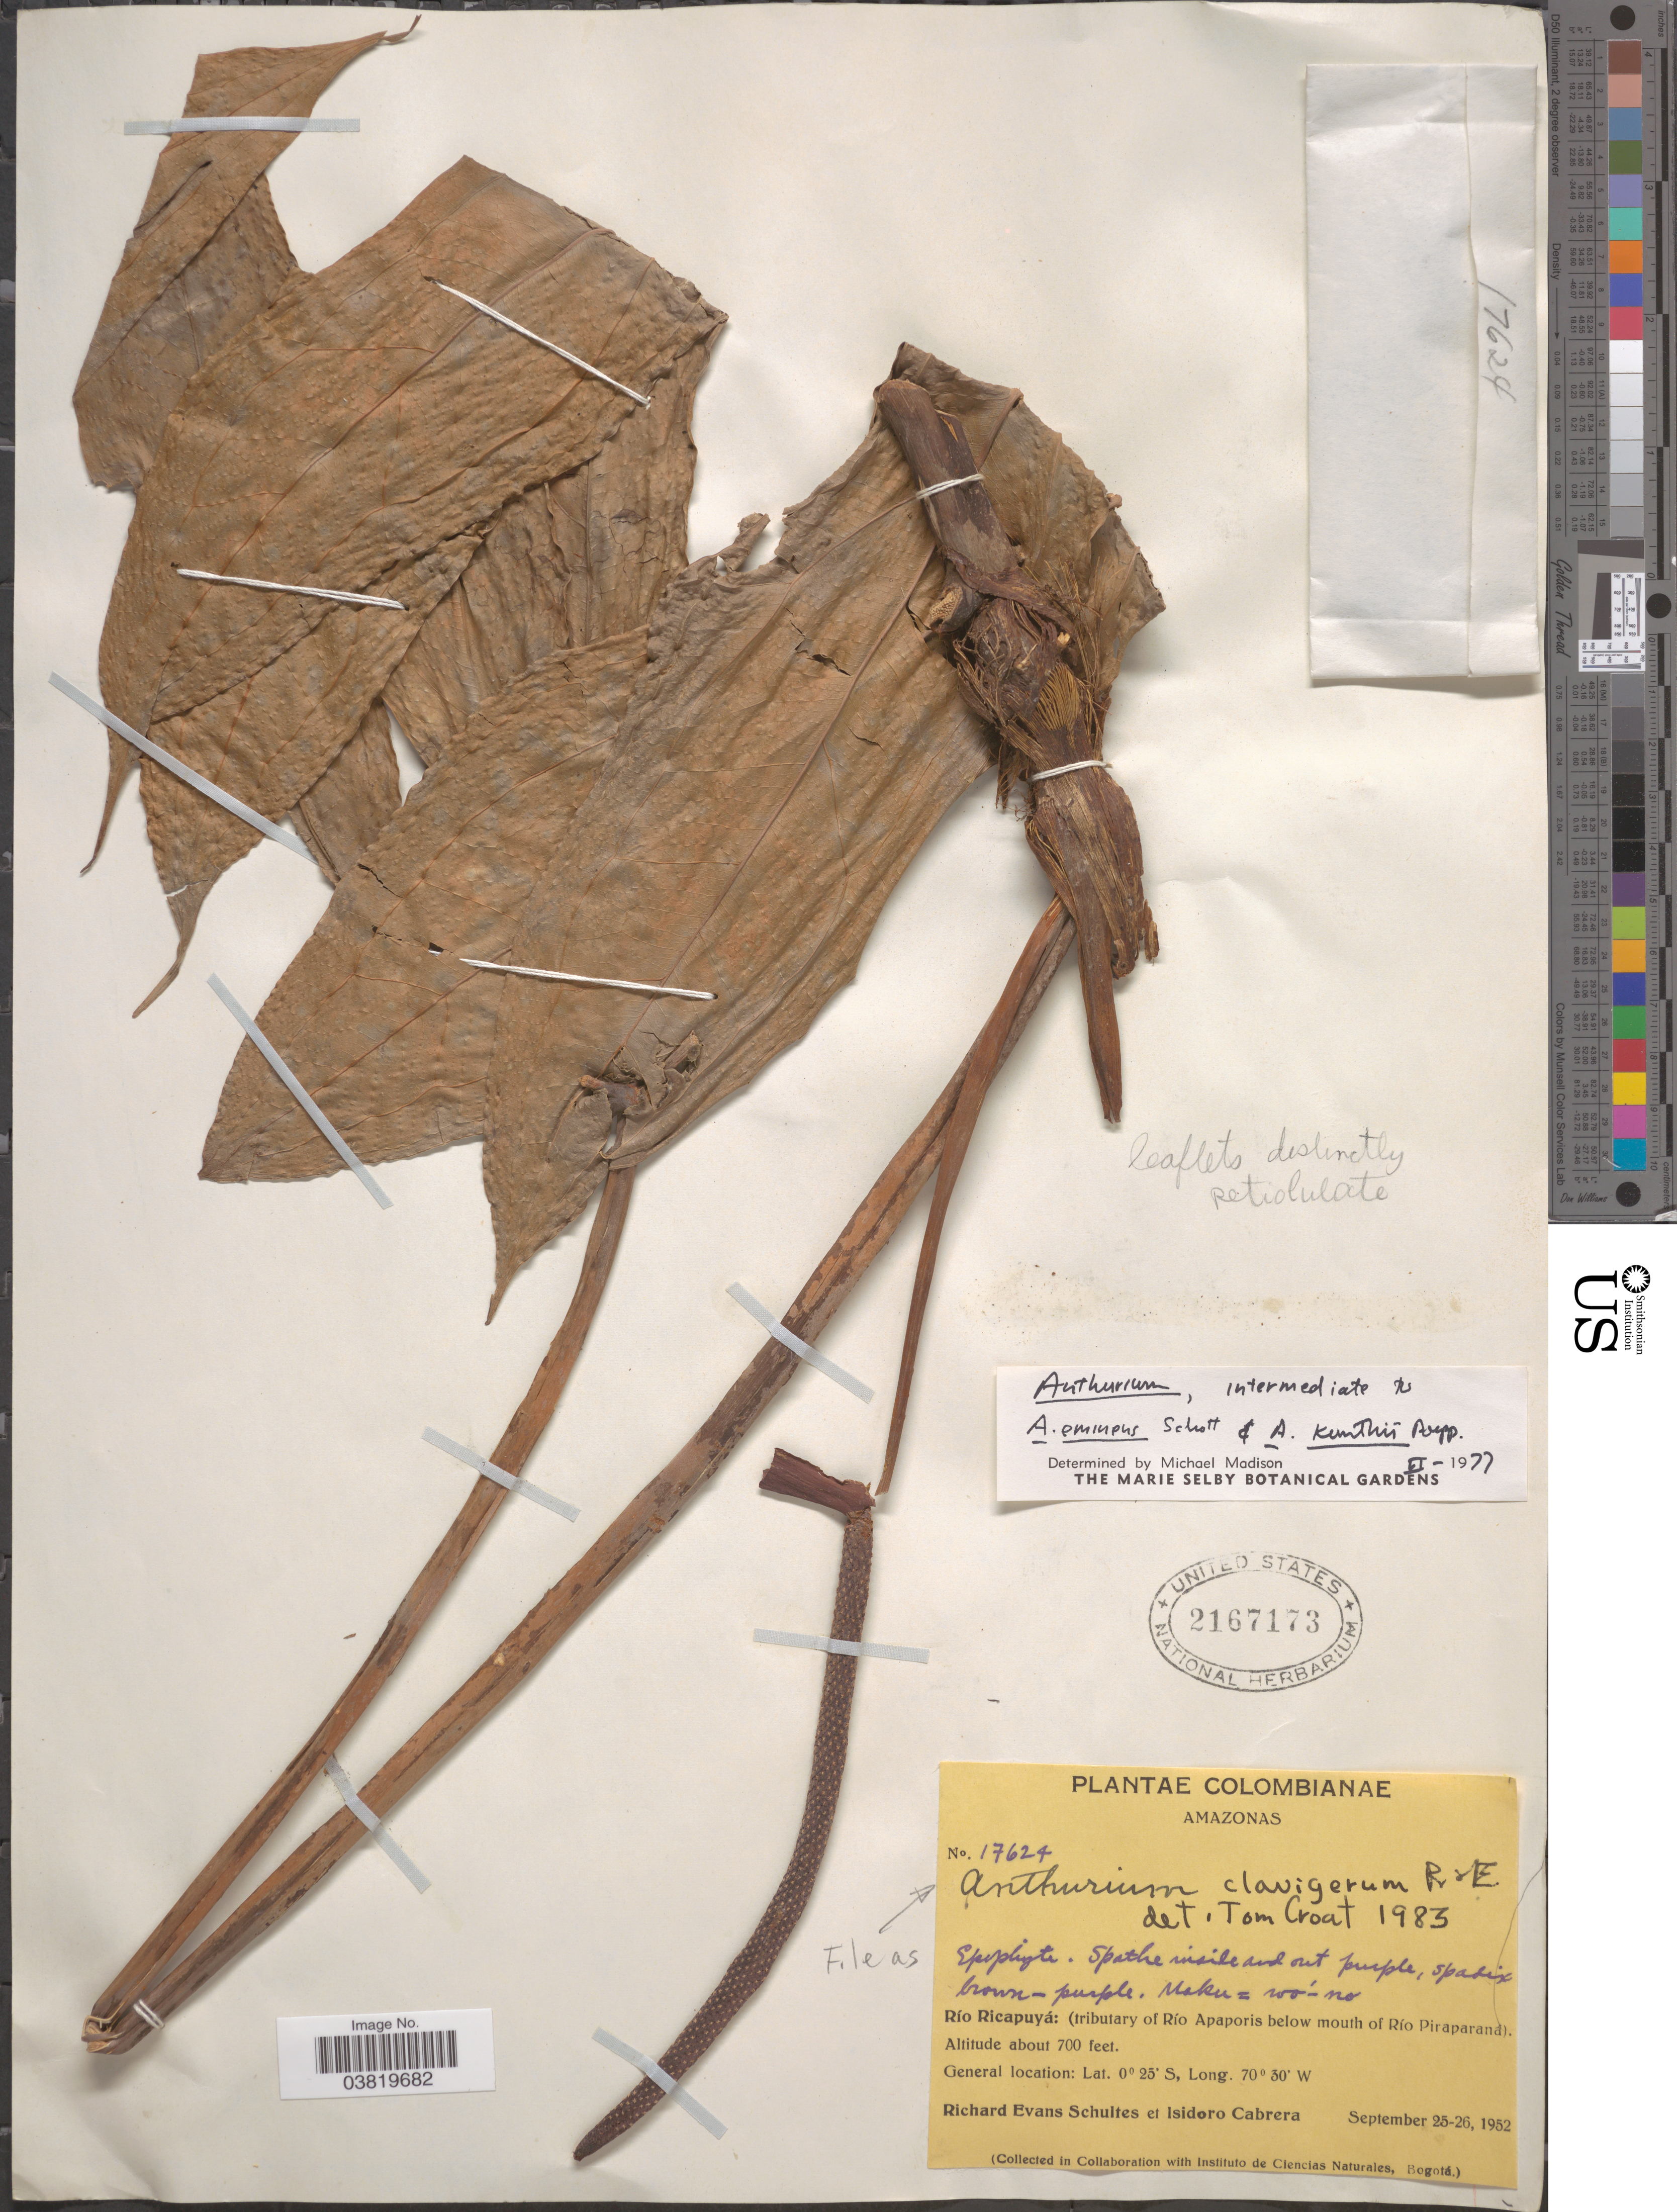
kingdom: Plantae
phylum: Tracheophyta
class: Liliopsida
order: Alismatales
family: Araceae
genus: Anthurium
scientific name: Anthurium clavigerum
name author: Poepp. & Endl.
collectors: R. E. Schultes & I. Cabrera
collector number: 17624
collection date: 1952-09-25/1952-09-26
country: Colombia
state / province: Amazônas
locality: Río Ricapuyá: (tributary of Río Apaporis below mouth of Río Piraparaná).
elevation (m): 213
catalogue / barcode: US 2167173